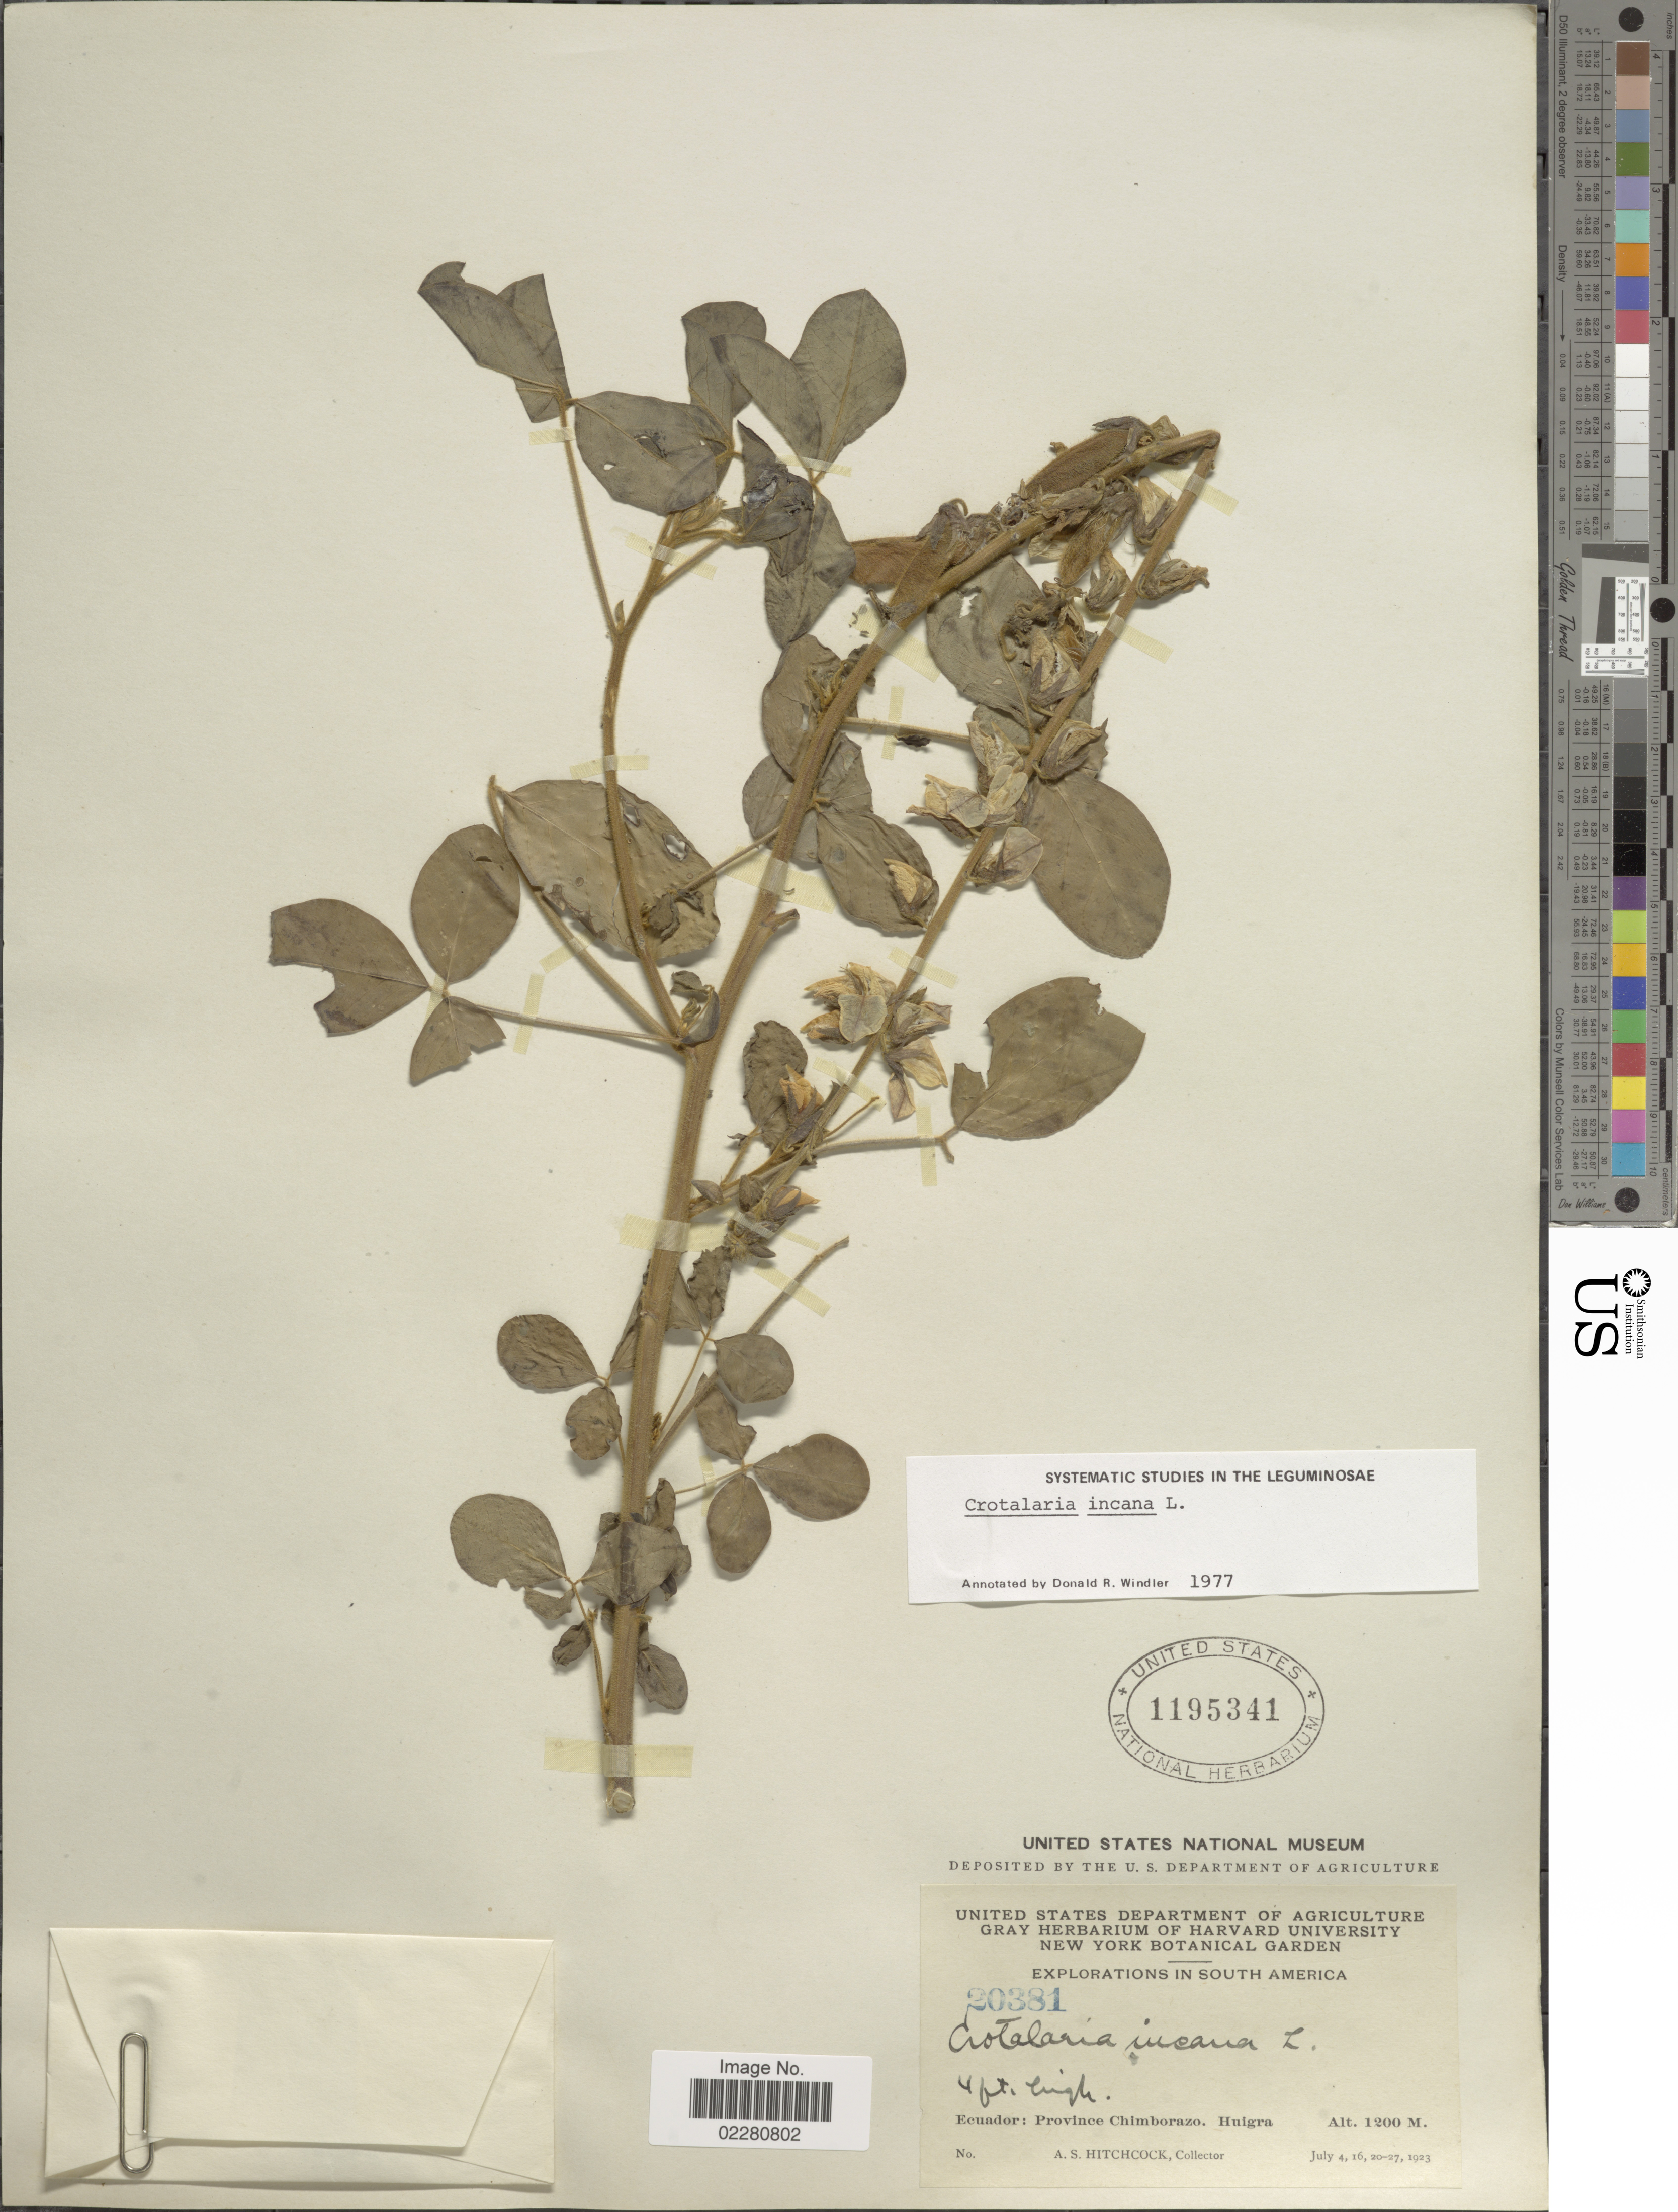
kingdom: Plantae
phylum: Tracheophyta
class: Magnoliopsida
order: Fabales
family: Fabaceae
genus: Crotalaria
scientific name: Crotalaria incana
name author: L.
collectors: A. S. Hitchcock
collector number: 20381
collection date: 1923-07-04/1923-07-27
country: Ecuador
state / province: Chimborazo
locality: Ecuador: Province Chimborazo. Huigra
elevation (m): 1200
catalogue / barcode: US 1195341